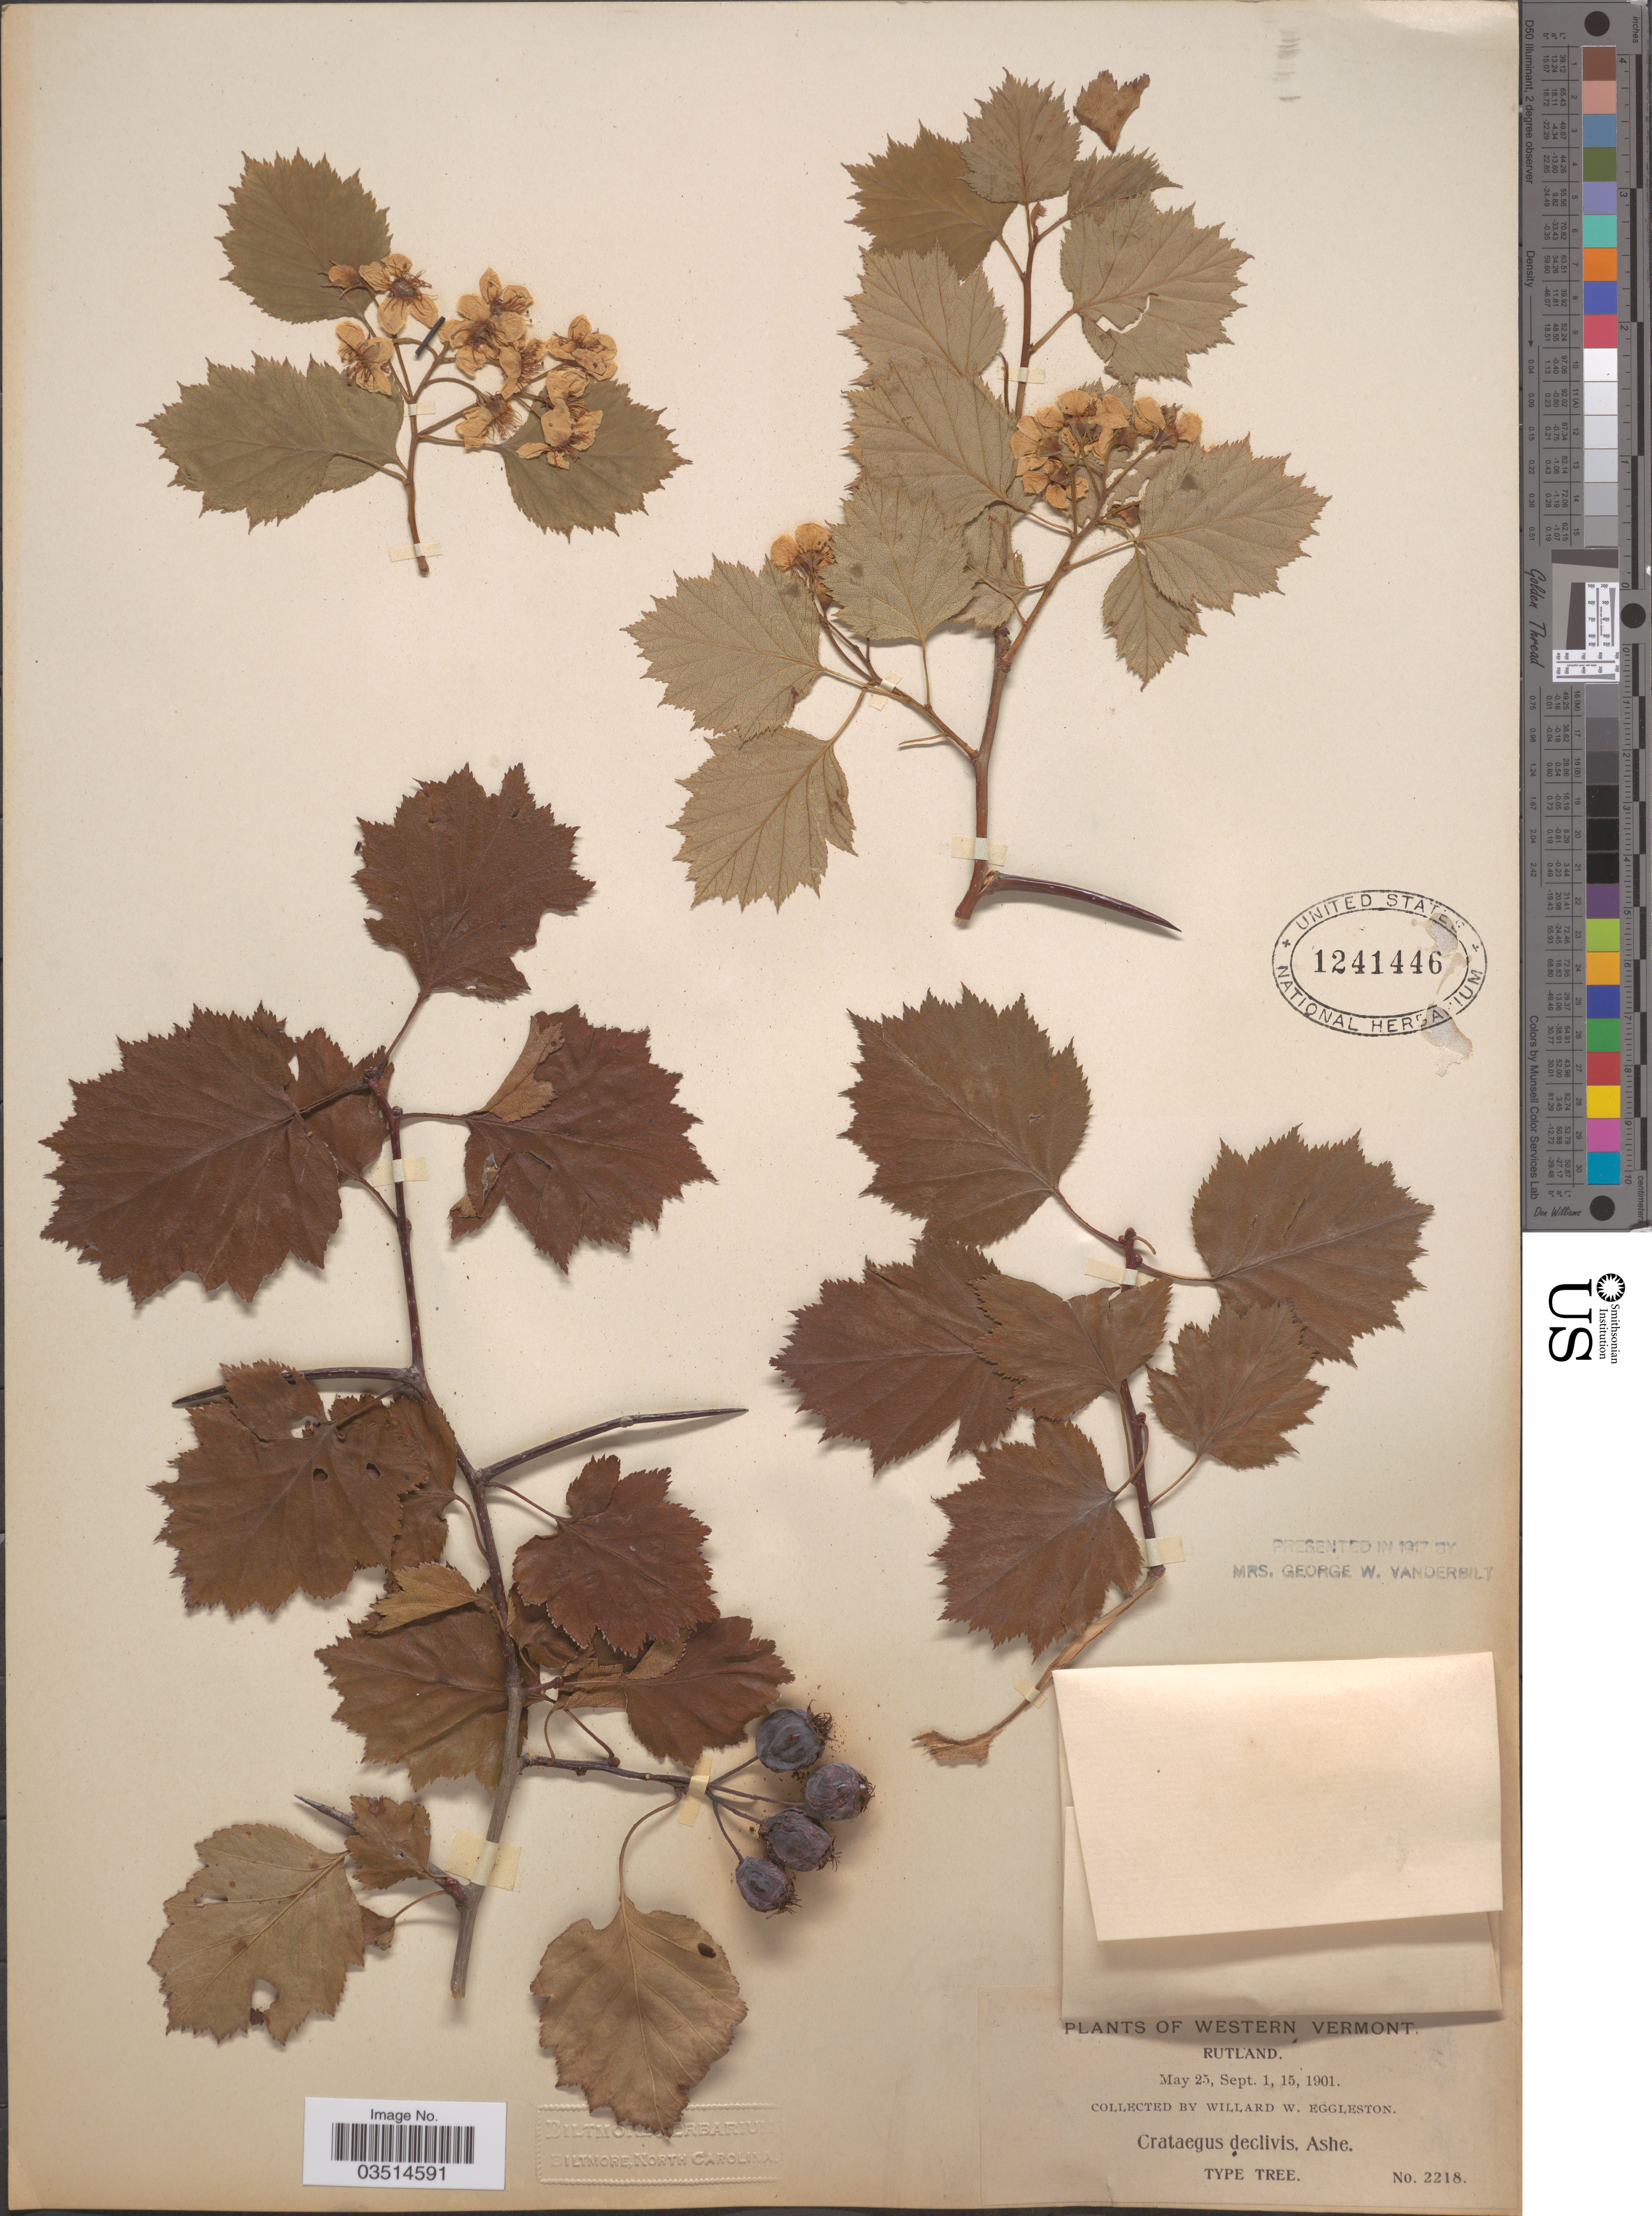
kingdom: Plantae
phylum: Tracheophyta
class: Magnoliopsida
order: Rosales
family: Rosaceae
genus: Crataegus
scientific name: Crataegus declivitatis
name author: Sarg.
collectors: W. W. Eggleston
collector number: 2218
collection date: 1901-05-25/1901-09-15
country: United States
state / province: Vermont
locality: Western Vermont. Rutland.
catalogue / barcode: US 1241446